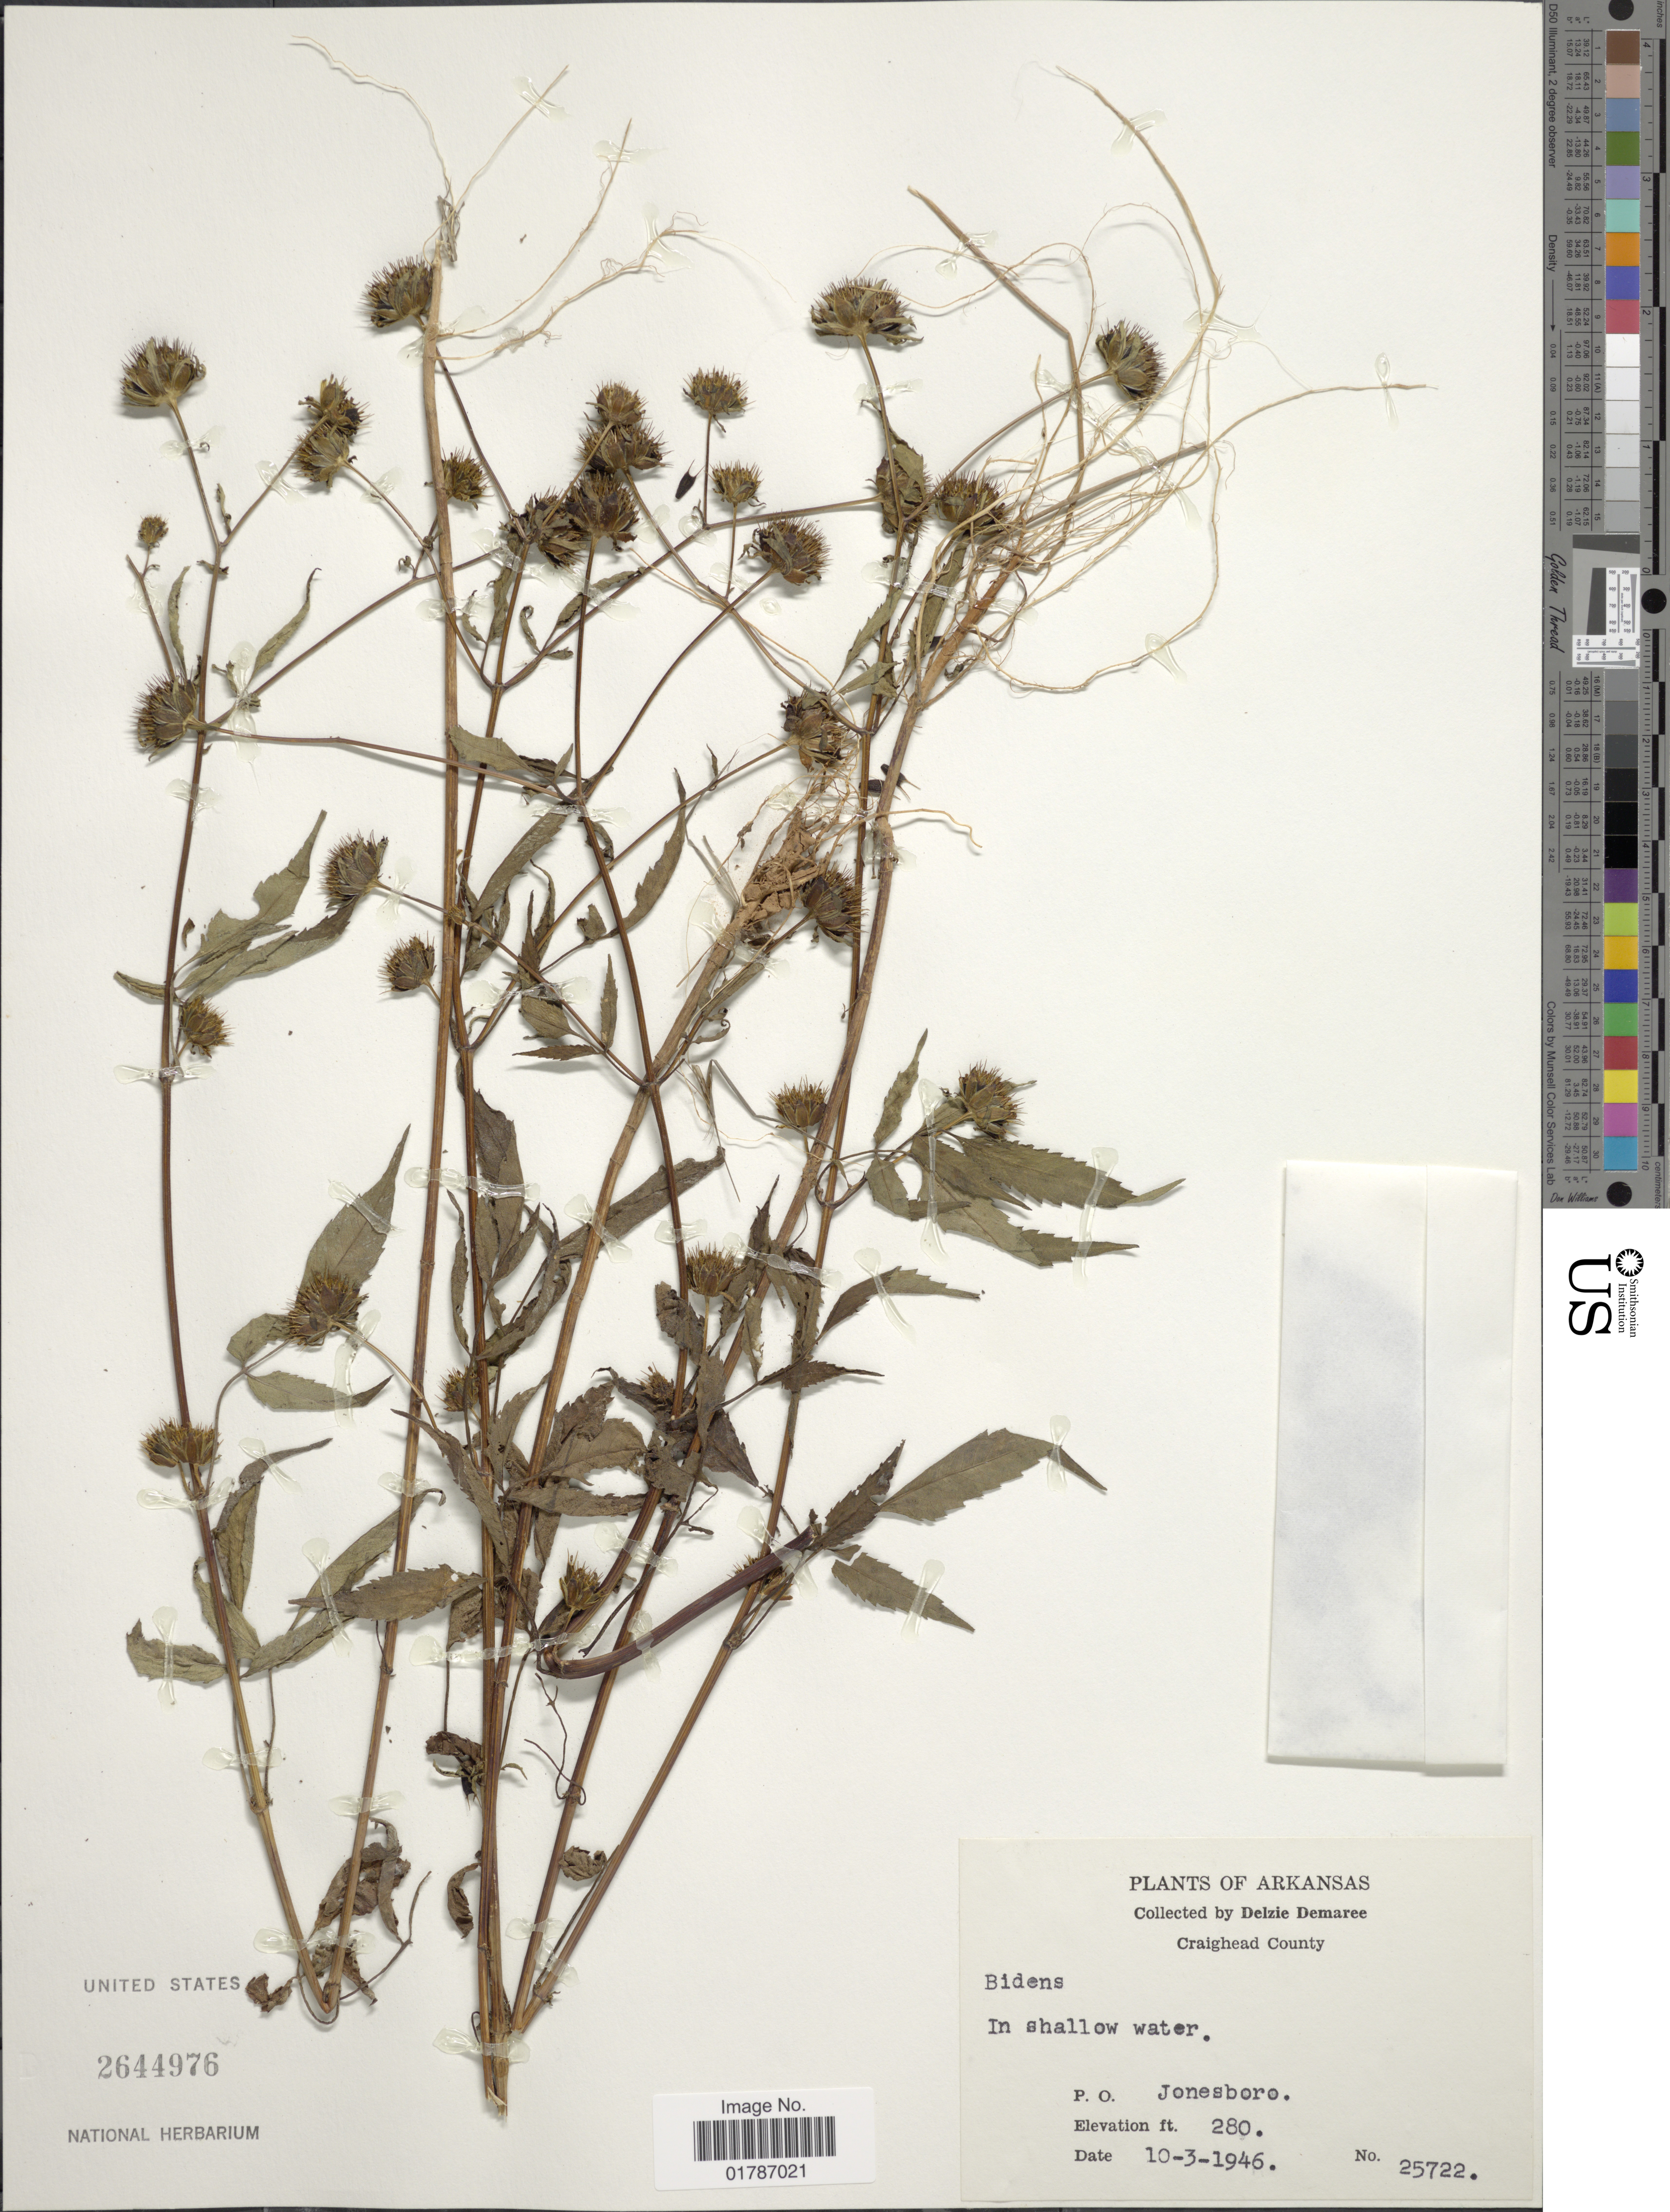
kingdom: Plantae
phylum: Tracheophyta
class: Magnoliopsida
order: Asterales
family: Asteraceae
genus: Bidens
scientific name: Bidens sp.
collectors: D. Demaree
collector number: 25722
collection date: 1946-10-03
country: United States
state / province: Arkansas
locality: Craighead County, P. O. Jonesboro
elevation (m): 85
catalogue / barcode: US 2644976